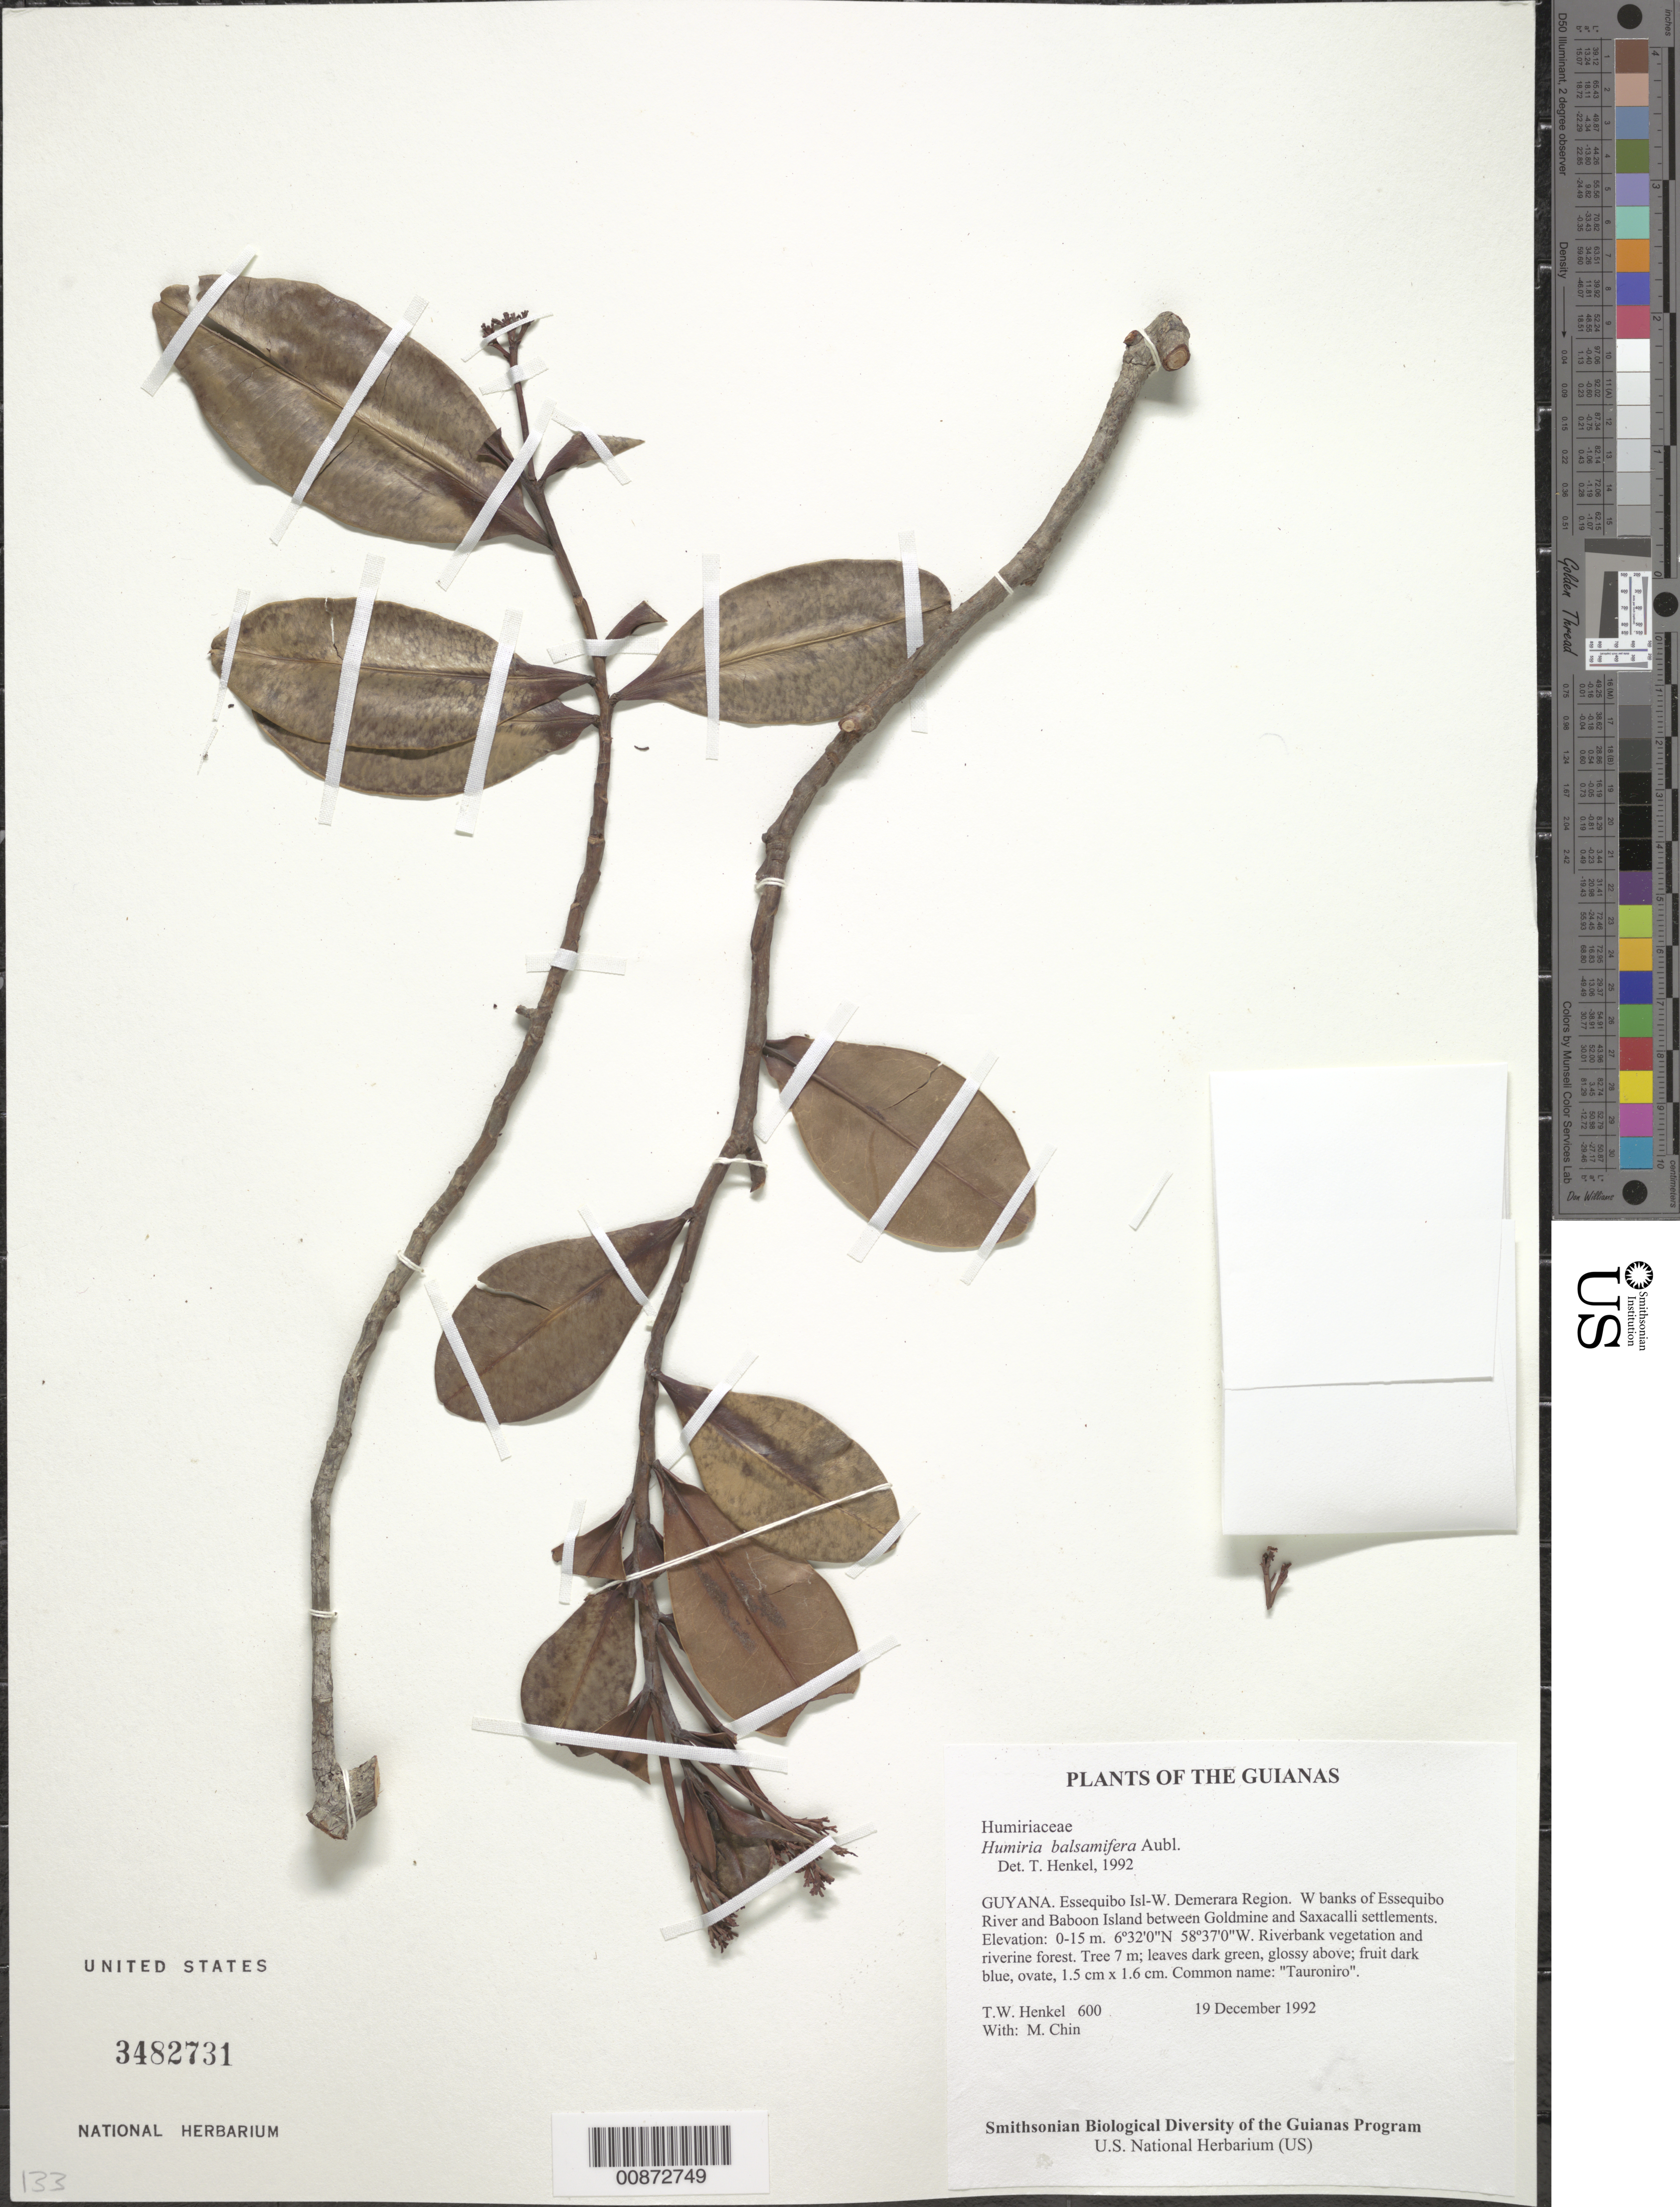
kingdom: Plantae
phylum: Tracheophyta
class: Magnoliopsida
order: Malpighiales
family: Humiriaceae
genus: Humiria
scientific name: Humiria balsamifera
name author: Aubl.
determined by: Henkel, T.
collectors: T. Henkel & M. Chin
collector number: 600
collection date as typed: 19 December 1992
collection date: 1992-12-19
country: Guyana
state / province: Essequibo Isl-W. Demerara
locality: W banks of Essequibo River and Baboon Island between Goldmine and Saxacalli settlements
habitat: Riverbank vegetation and riverine forest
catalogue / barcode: US 3482731